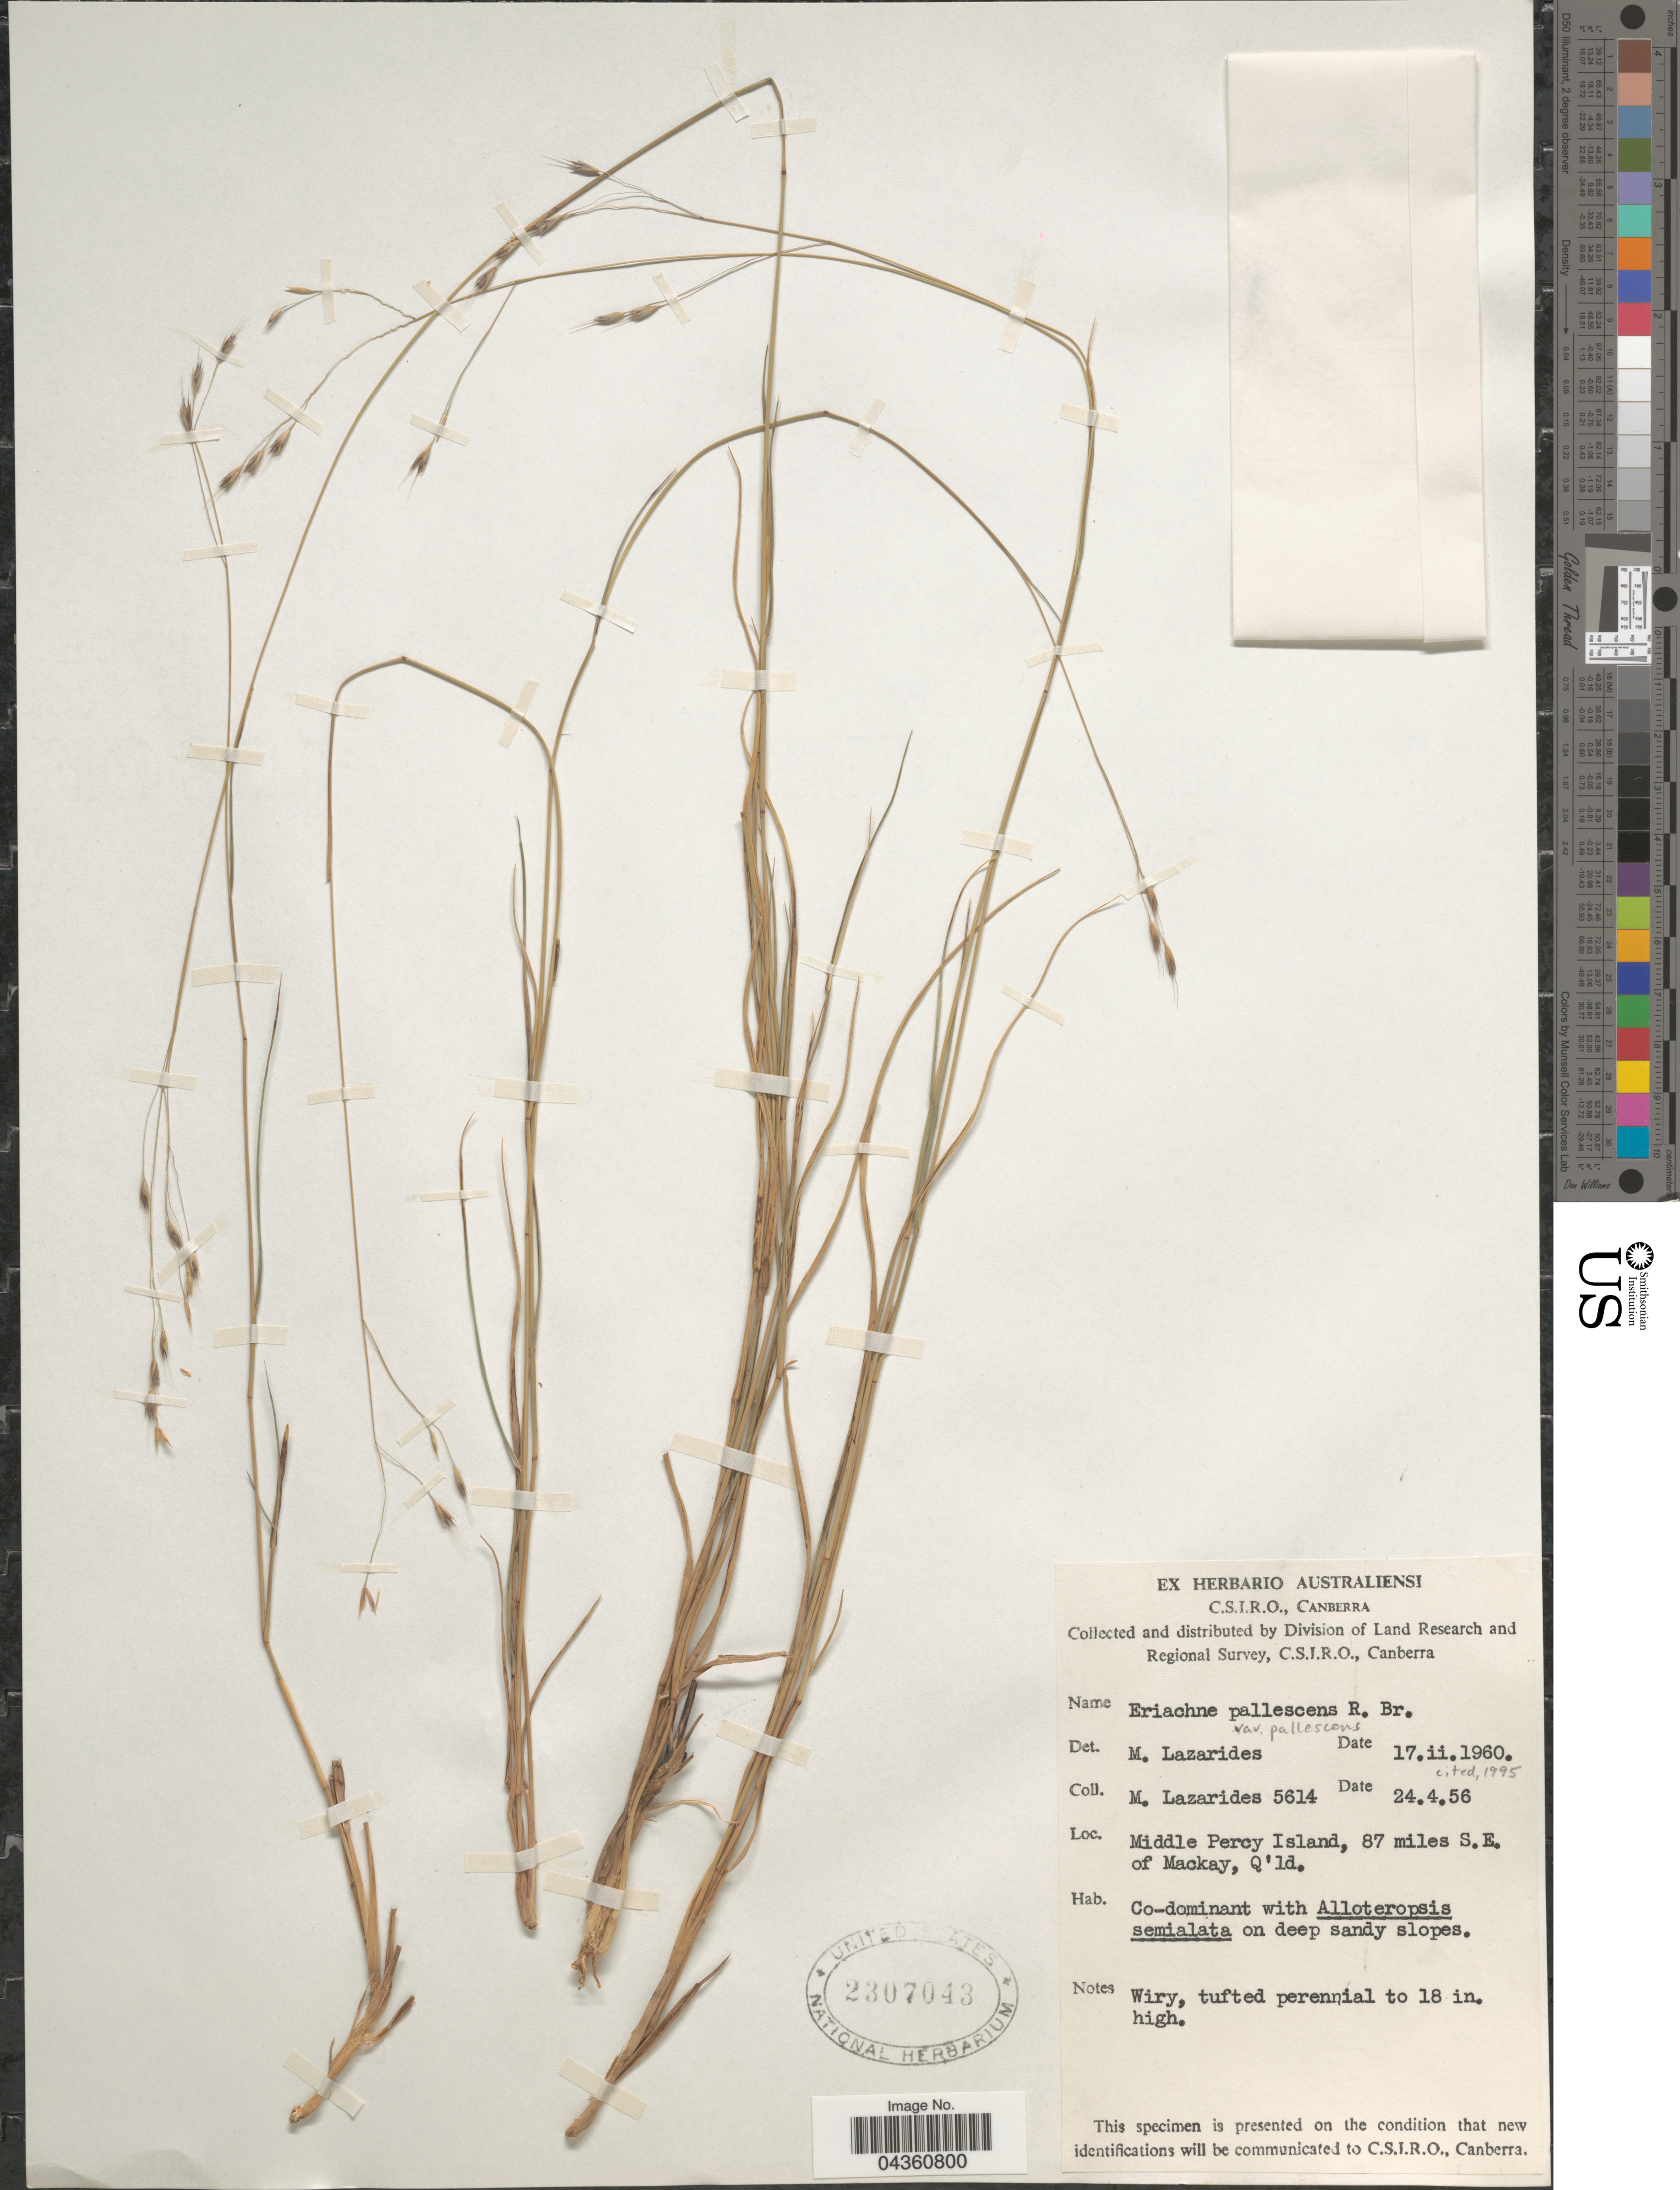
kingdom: Plantae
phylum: Tracheophyta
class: Liliopsida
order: Poales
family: Poaceae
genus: Eriachne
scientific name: Eriachne pallescens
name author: R. Br.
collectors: M. Lazarides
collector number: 5614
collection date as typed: Transcribed d/m/y: 24/4/56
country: Australia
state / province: Queensland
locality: Division of Land Research and Regional Survey. Middle Percy Island, 87 miles S.E. of Mackay.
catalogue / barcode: US 2307043